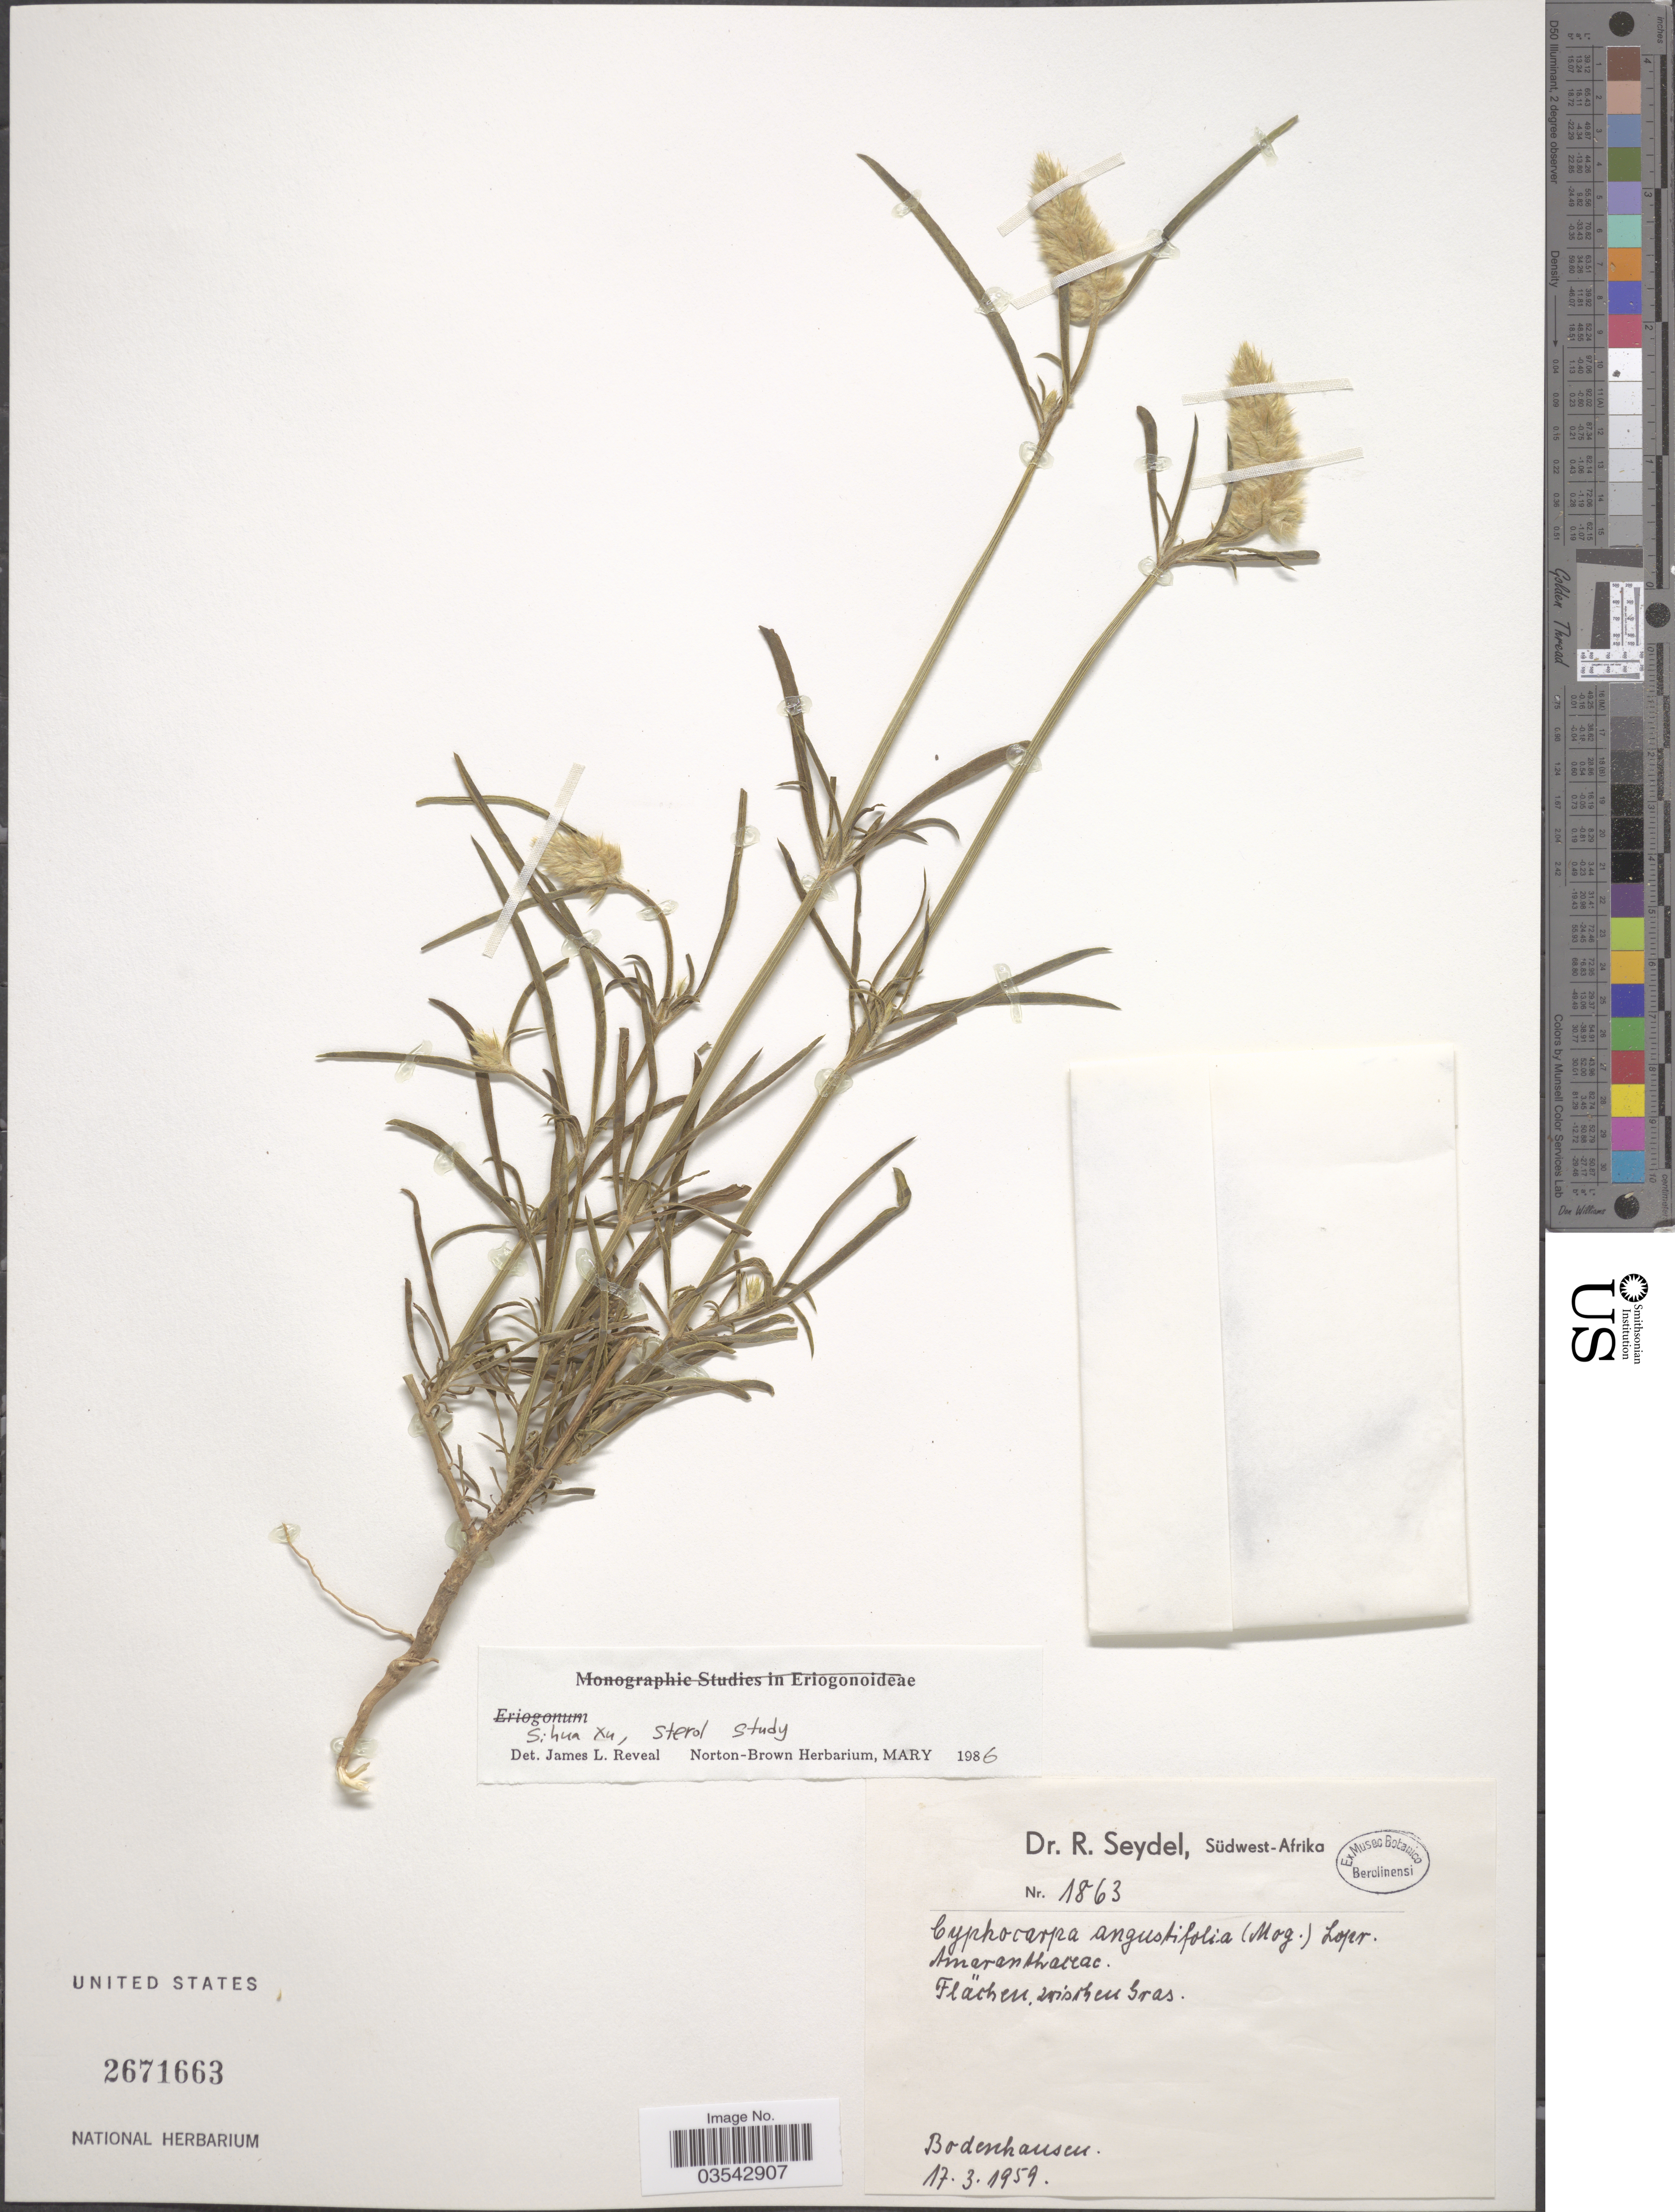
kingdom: Plantae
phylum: Tracheophyta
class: Magnoliopsida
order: Caryophyllales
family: Amaranthaceae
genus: Kyphocarpa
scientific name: Kyphocarpa angustifolia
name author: Lopr.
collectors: R. Seydel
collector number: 1863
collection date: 1959-03-17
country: Namibia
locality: Südwest-Afrika. Flächen, zwischen Gras. Bodenhausen.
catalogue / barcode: US 2671663